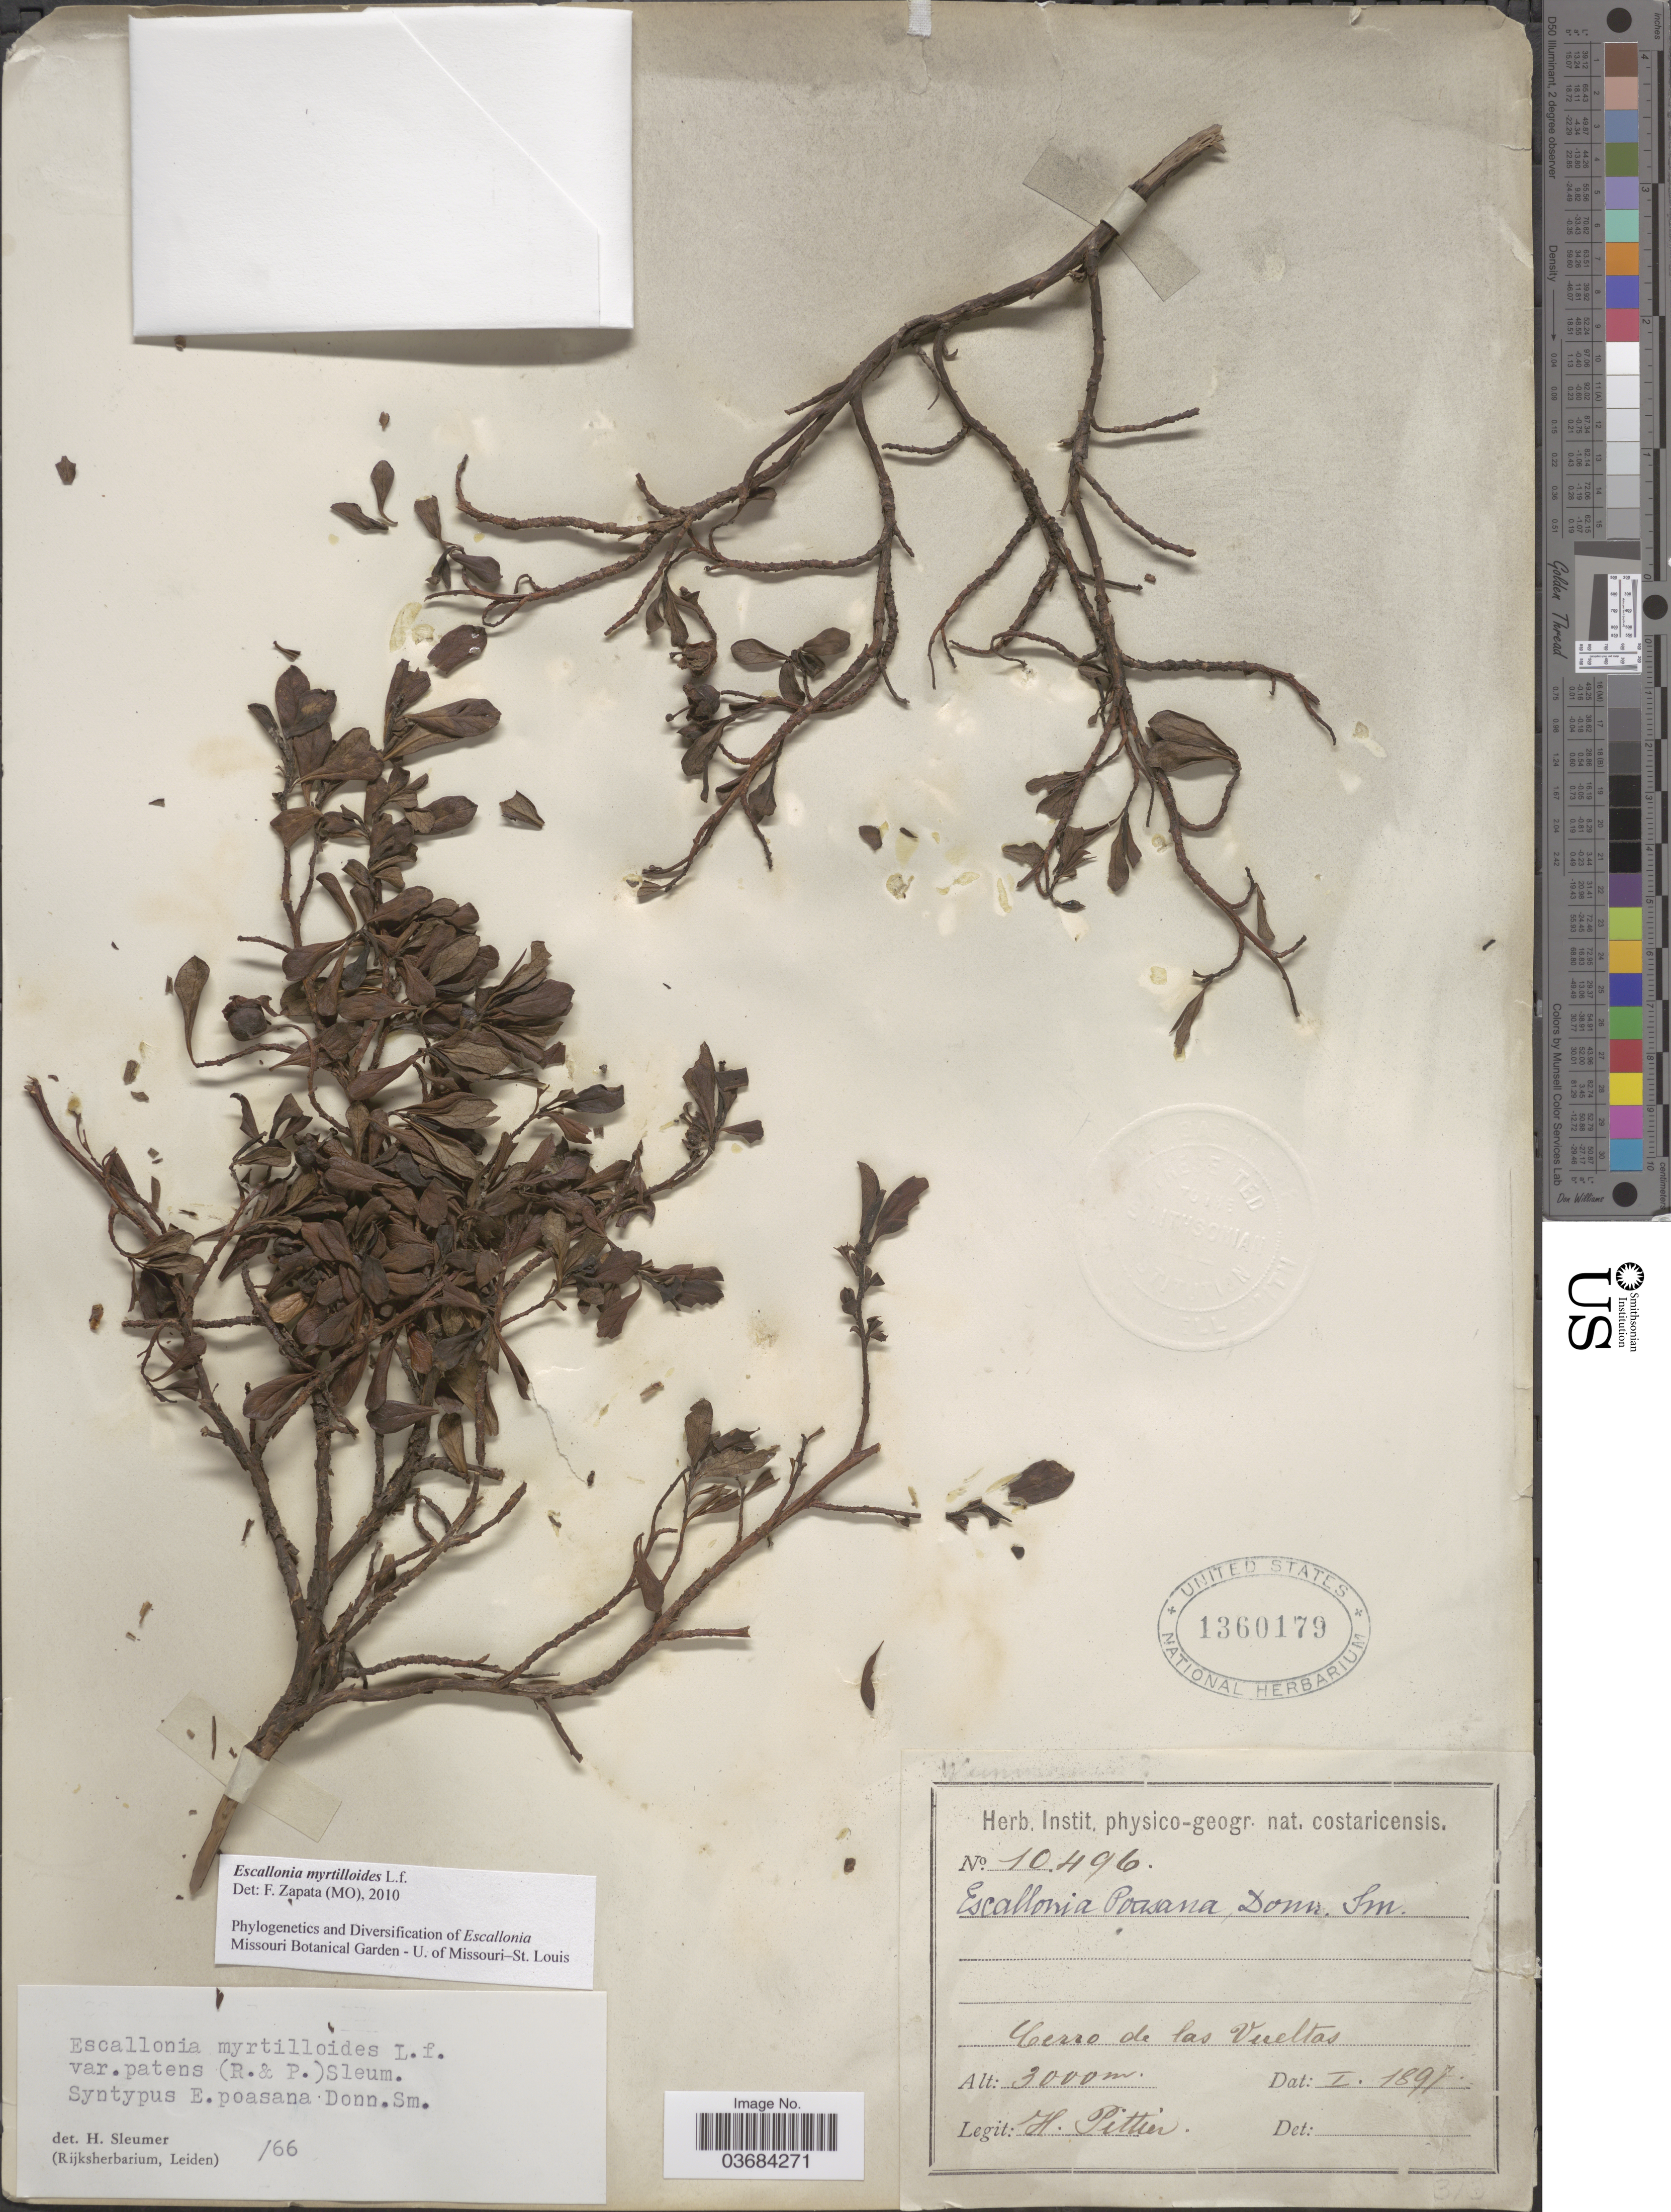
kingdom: Plantae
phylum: Tracheophyta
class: Magnoliopsida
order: Escalloniales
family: Escalloniaceae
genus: Escallonia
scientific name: Escallonia myrtilloides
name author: L. f.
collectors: H. F. Pittier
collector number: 10496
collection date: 1897-01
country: Costa Rica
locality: Cerro de las Vueltas.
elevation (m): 3000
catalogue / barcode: US 1360179